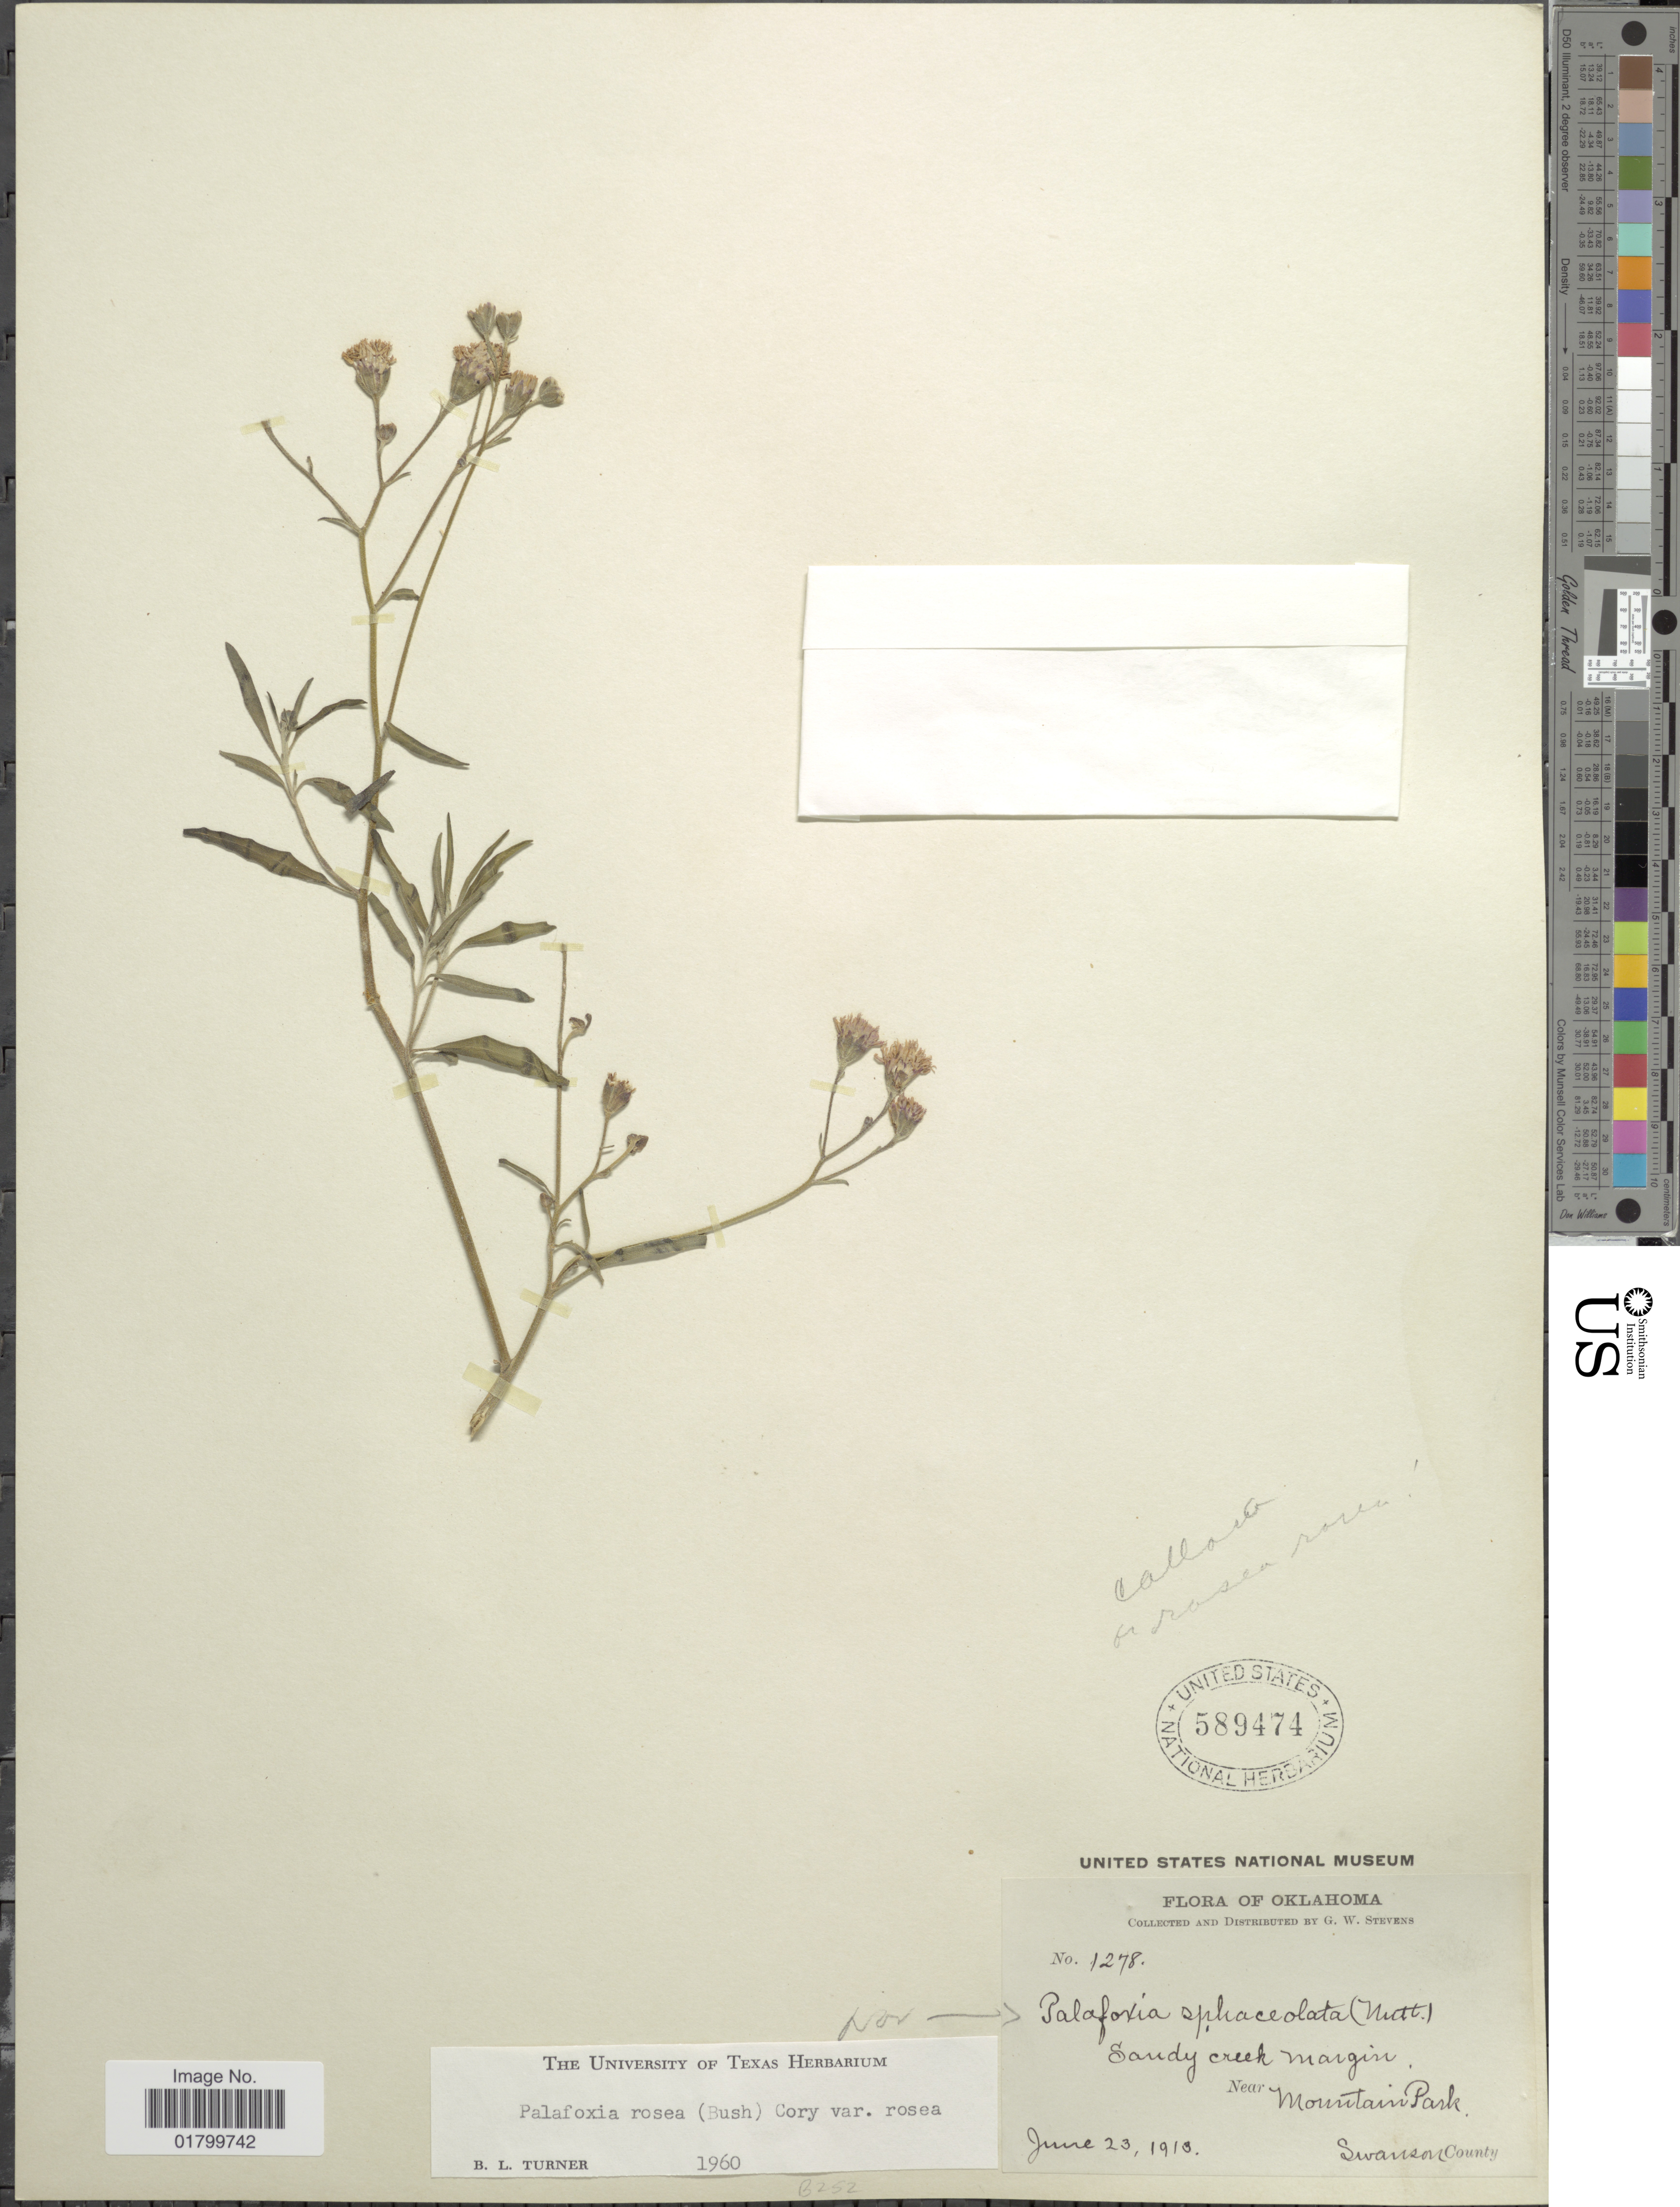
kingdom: Plantae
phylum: Tracheophyta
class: Magnoliopsida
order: Asterales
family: Asteraceae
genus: Palafoxia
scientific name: Palafoxia rosea var. rosea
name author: (Bush) Cory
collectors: G. W. Stevens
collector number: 1278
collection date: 1913-06-23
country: United States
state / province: Oklahoma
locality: Sandy creek margin, Near Mountain park, Swanson County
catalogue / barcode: US 589474